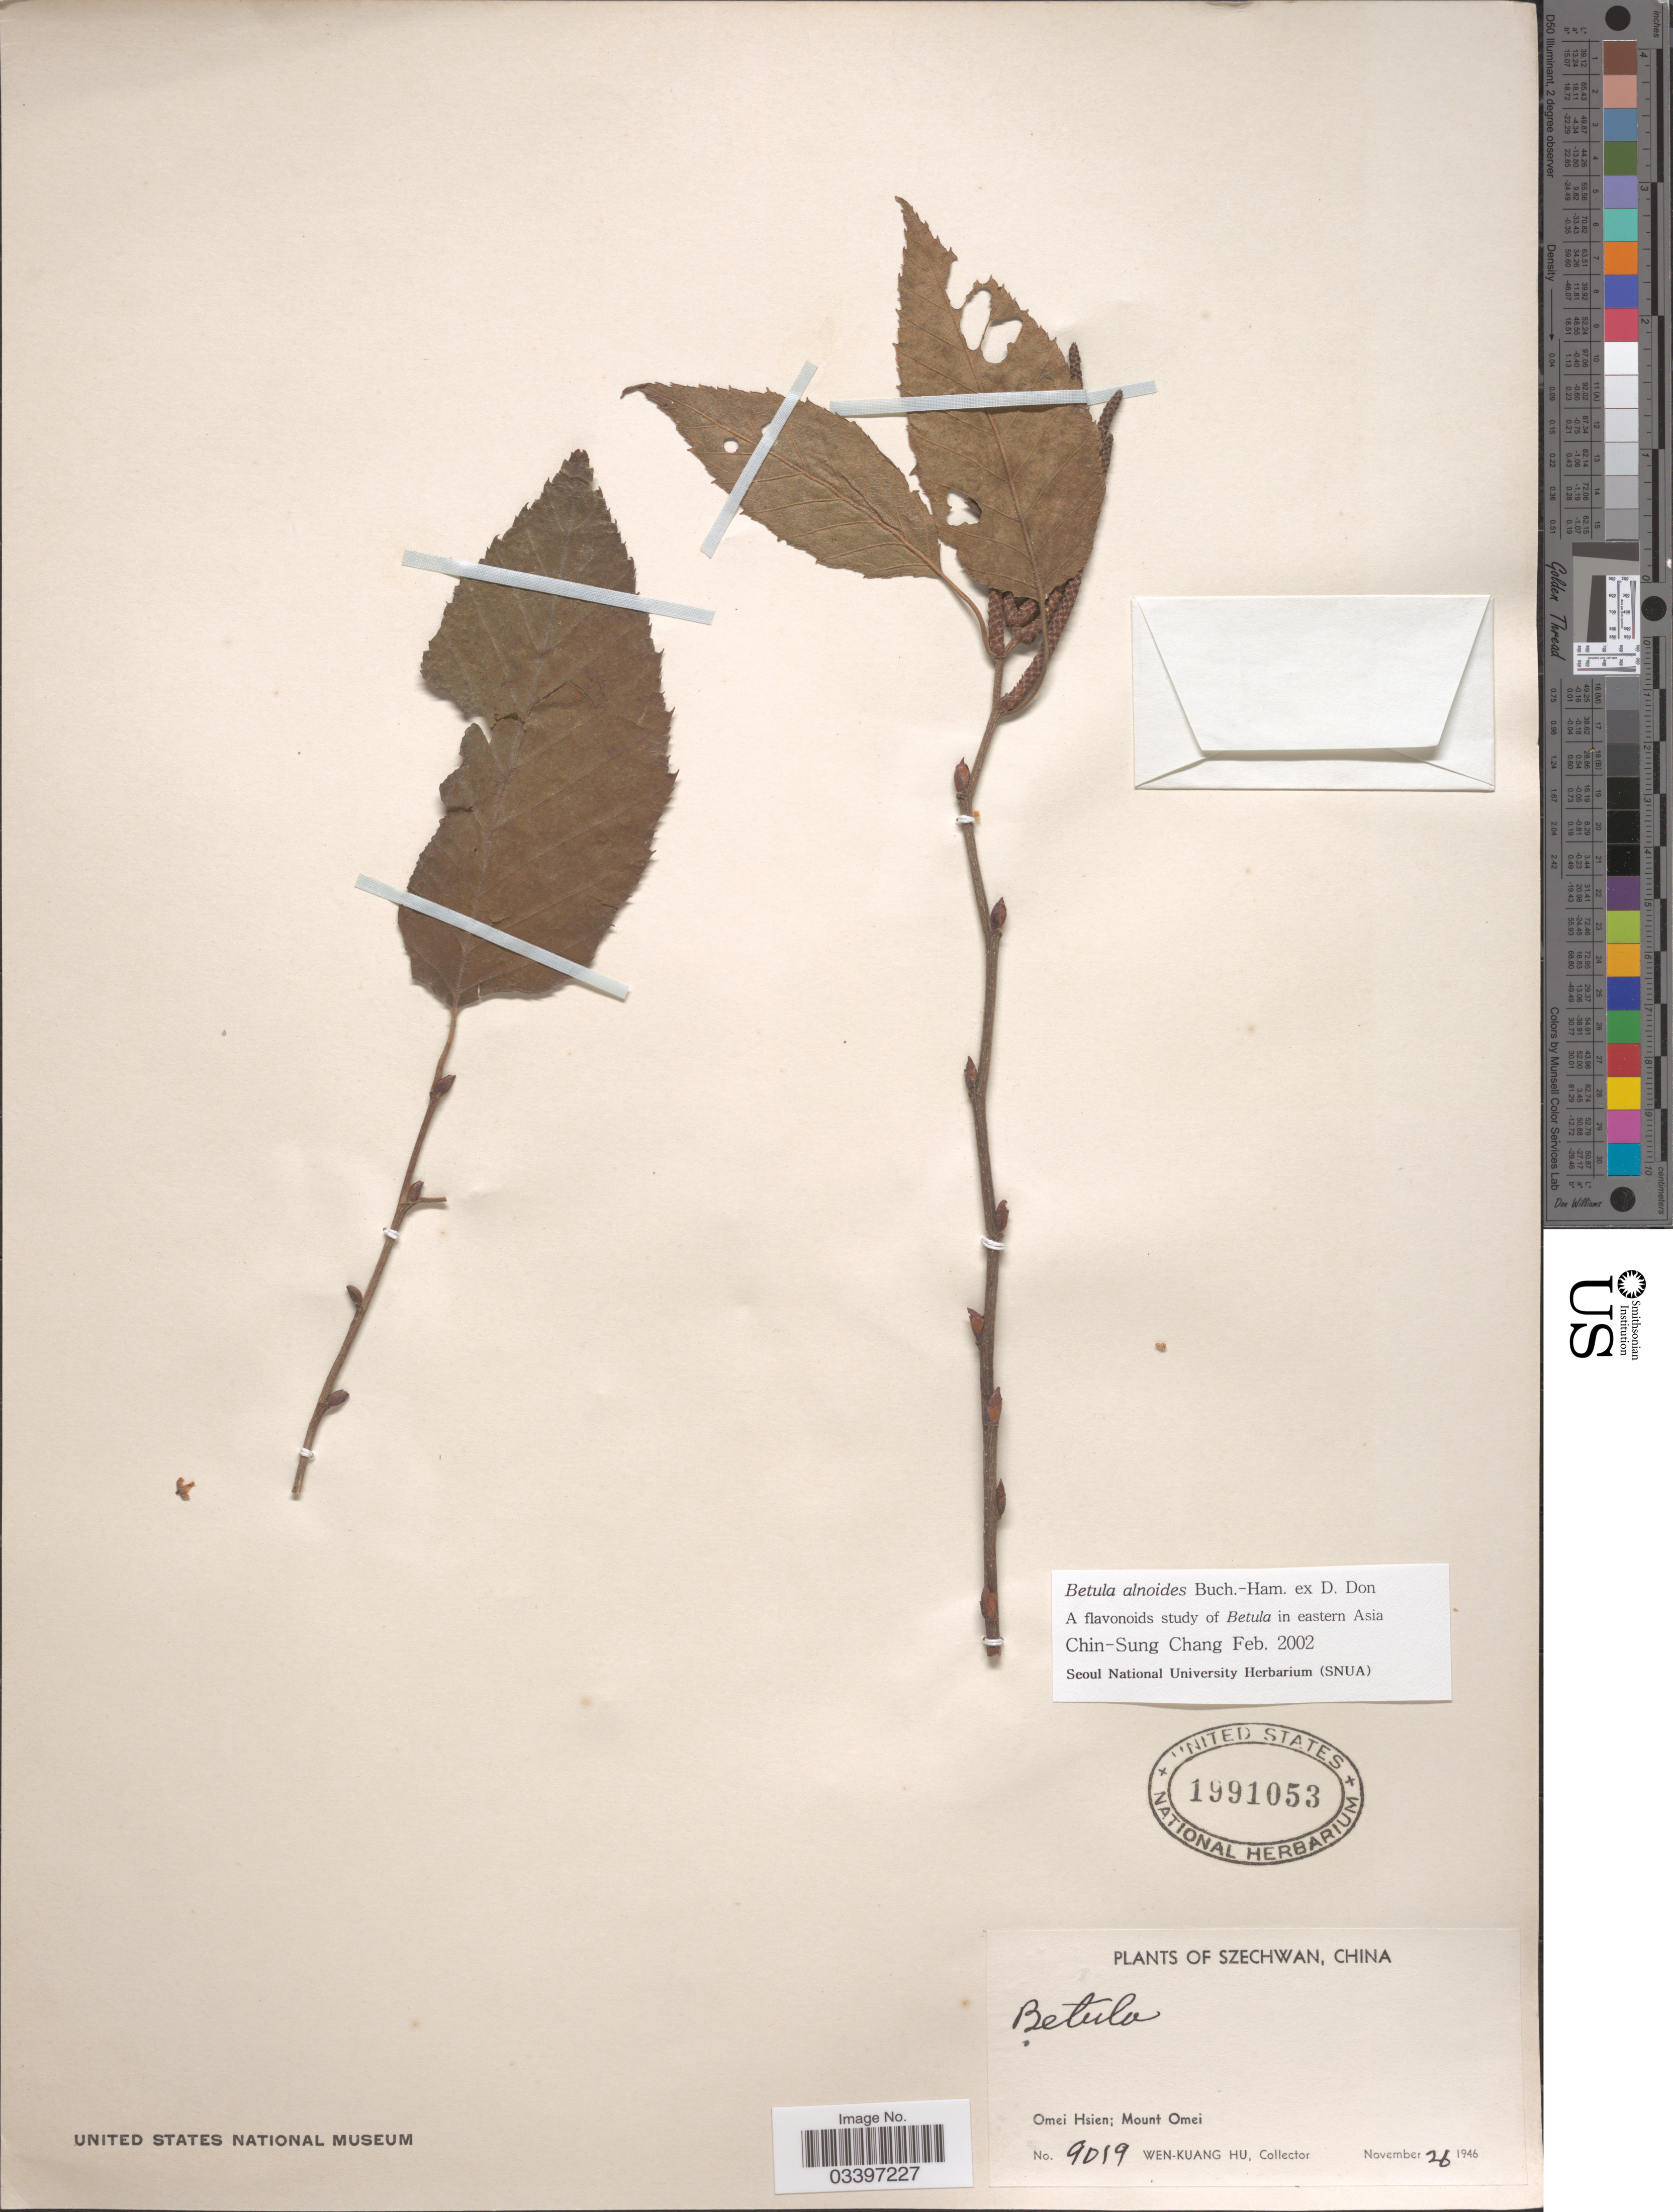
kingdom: Plantae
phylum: Tracheophyta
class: Magnoliopsida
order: Fagales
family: Betulaceae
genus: Betula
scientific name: Betula alnoides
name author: Buch.-Ham. ex D. Don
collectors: W. K. Hu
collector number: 9019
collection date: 1946-11-26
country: China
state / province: Sichuan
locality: Szechwan. Omei Hsien; Mount Omei.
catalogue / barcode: US 1991053